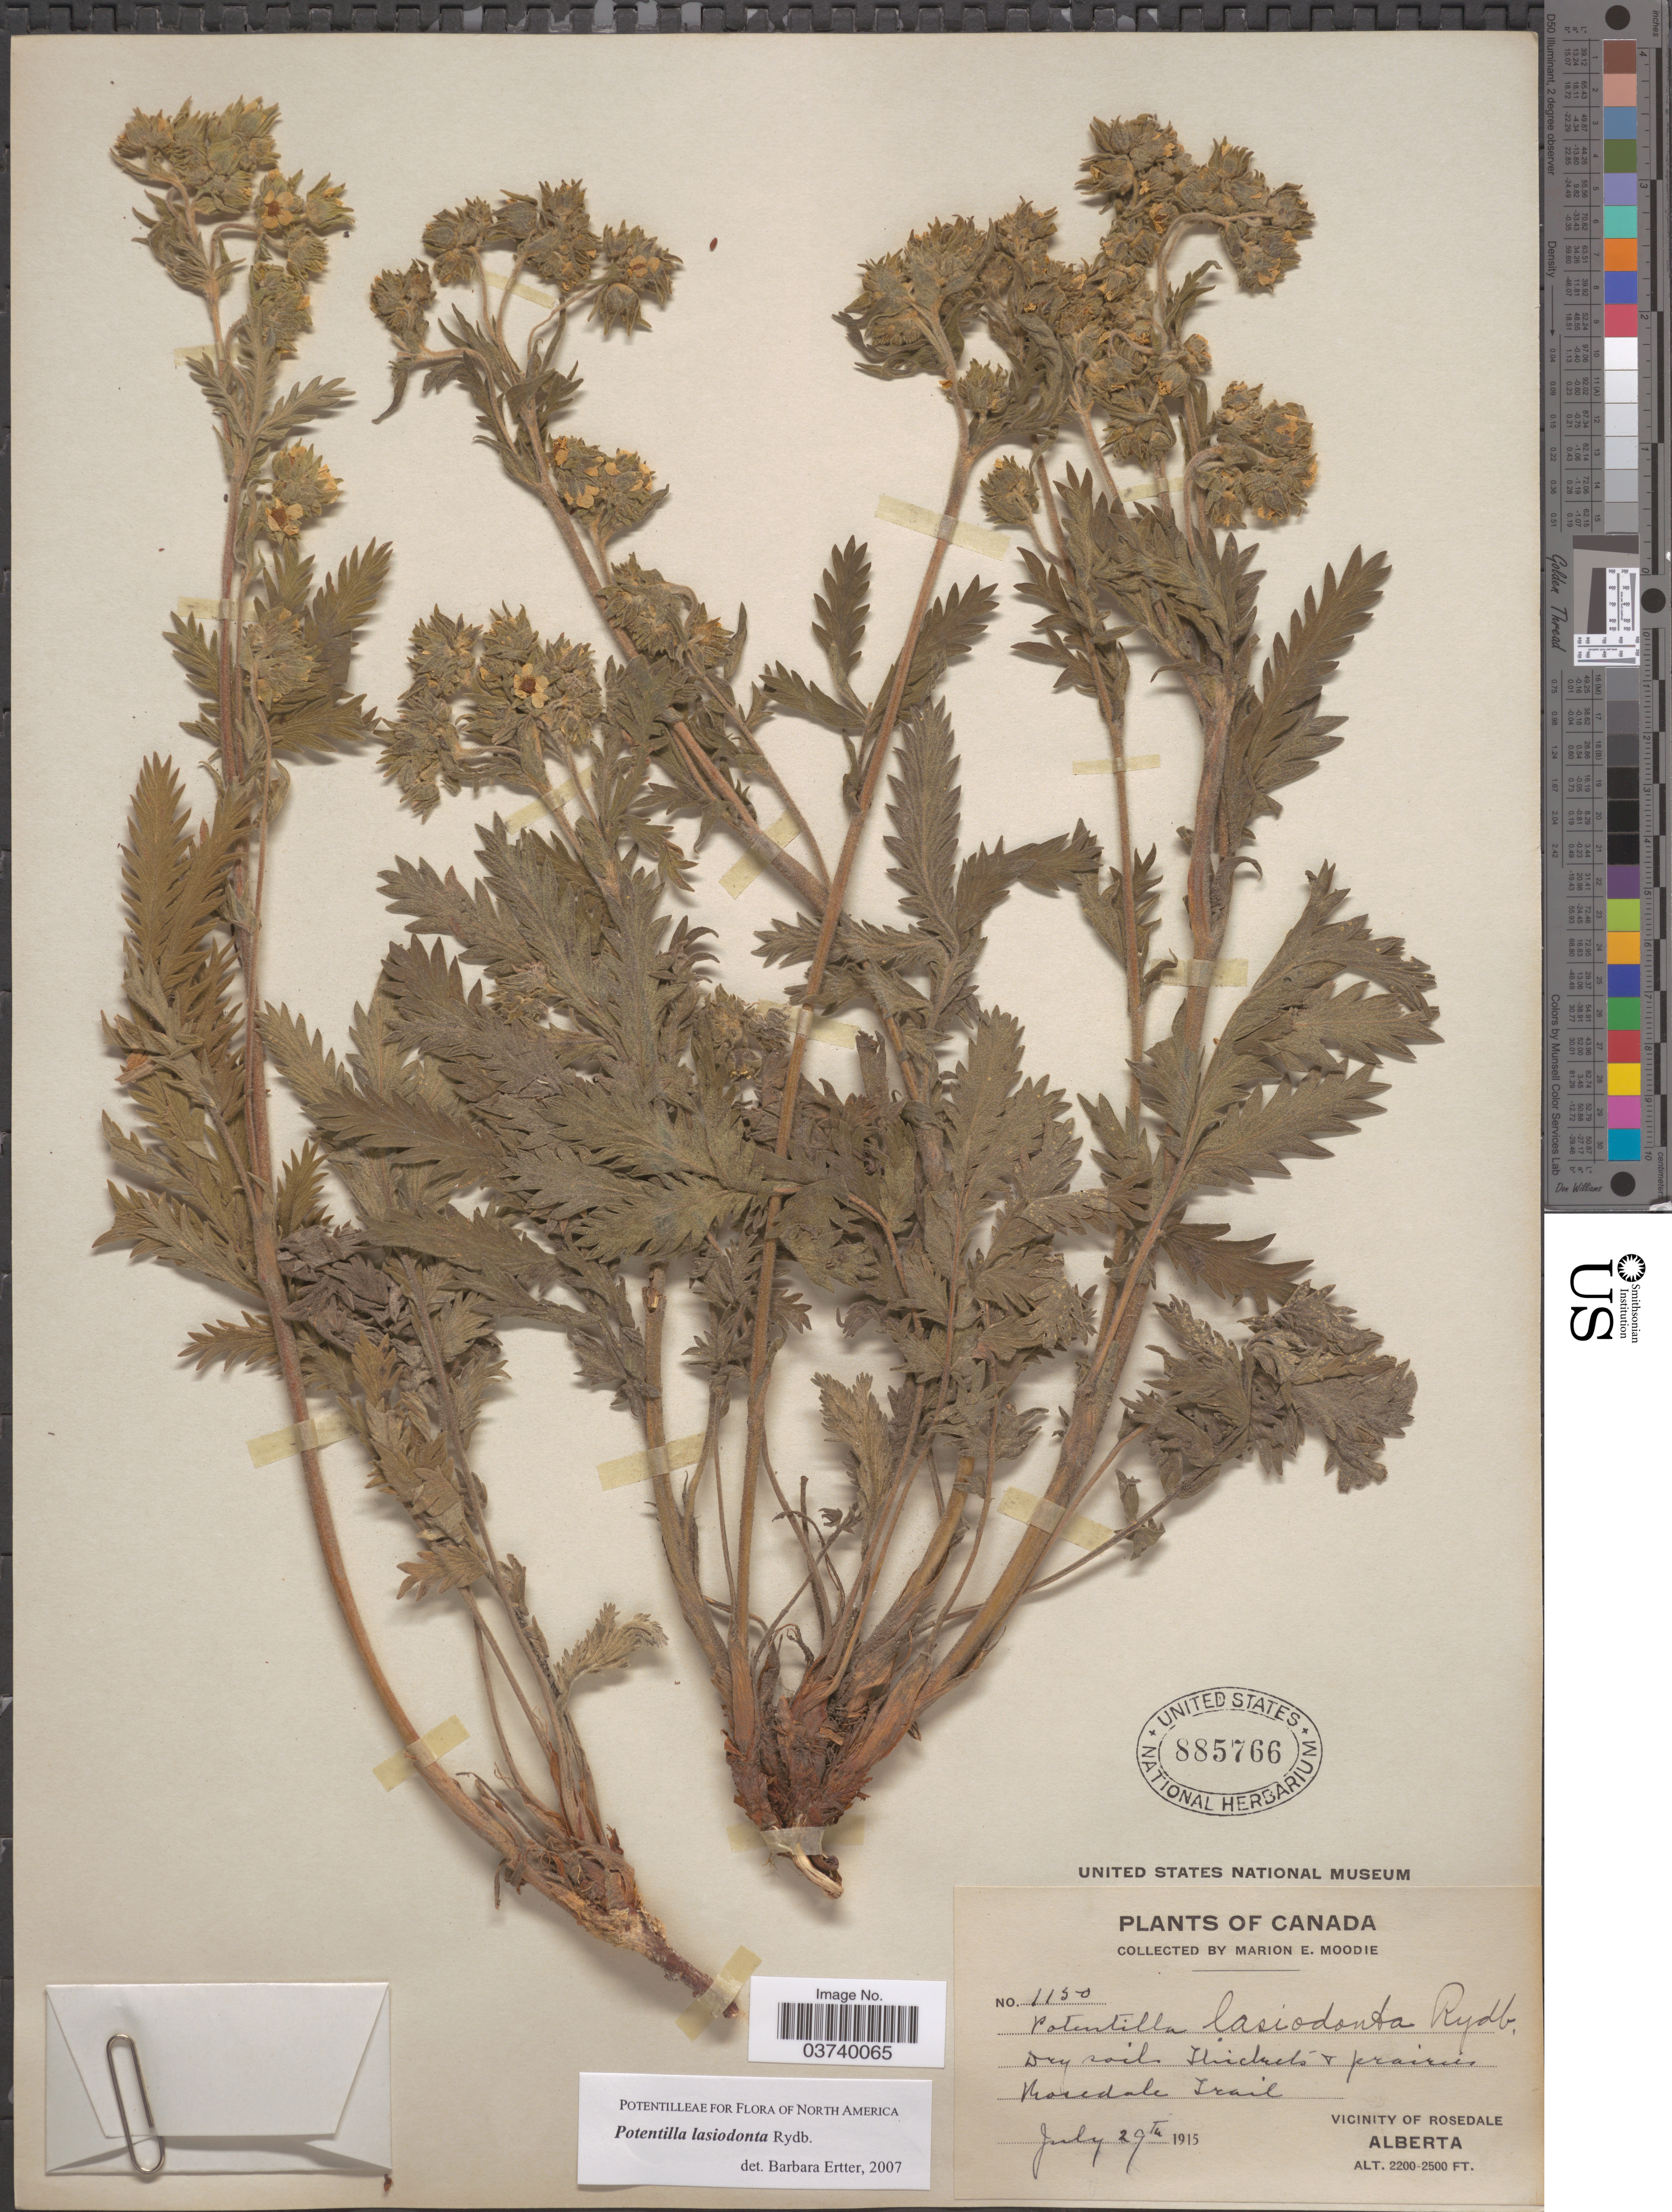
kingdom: Plantae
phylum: Tracheophyta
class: Magnoliopsida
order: Rosales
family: Rosaceae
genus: Potentilla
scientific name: Potentilla lasiodonta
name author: Rydb.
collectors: M. E. Moodie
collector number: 1150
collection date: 1915-07-29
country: Canada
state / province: Alberta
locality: Rosedale Trail. Vicinity of Rosedale.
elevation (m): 671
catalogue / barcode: US 885766